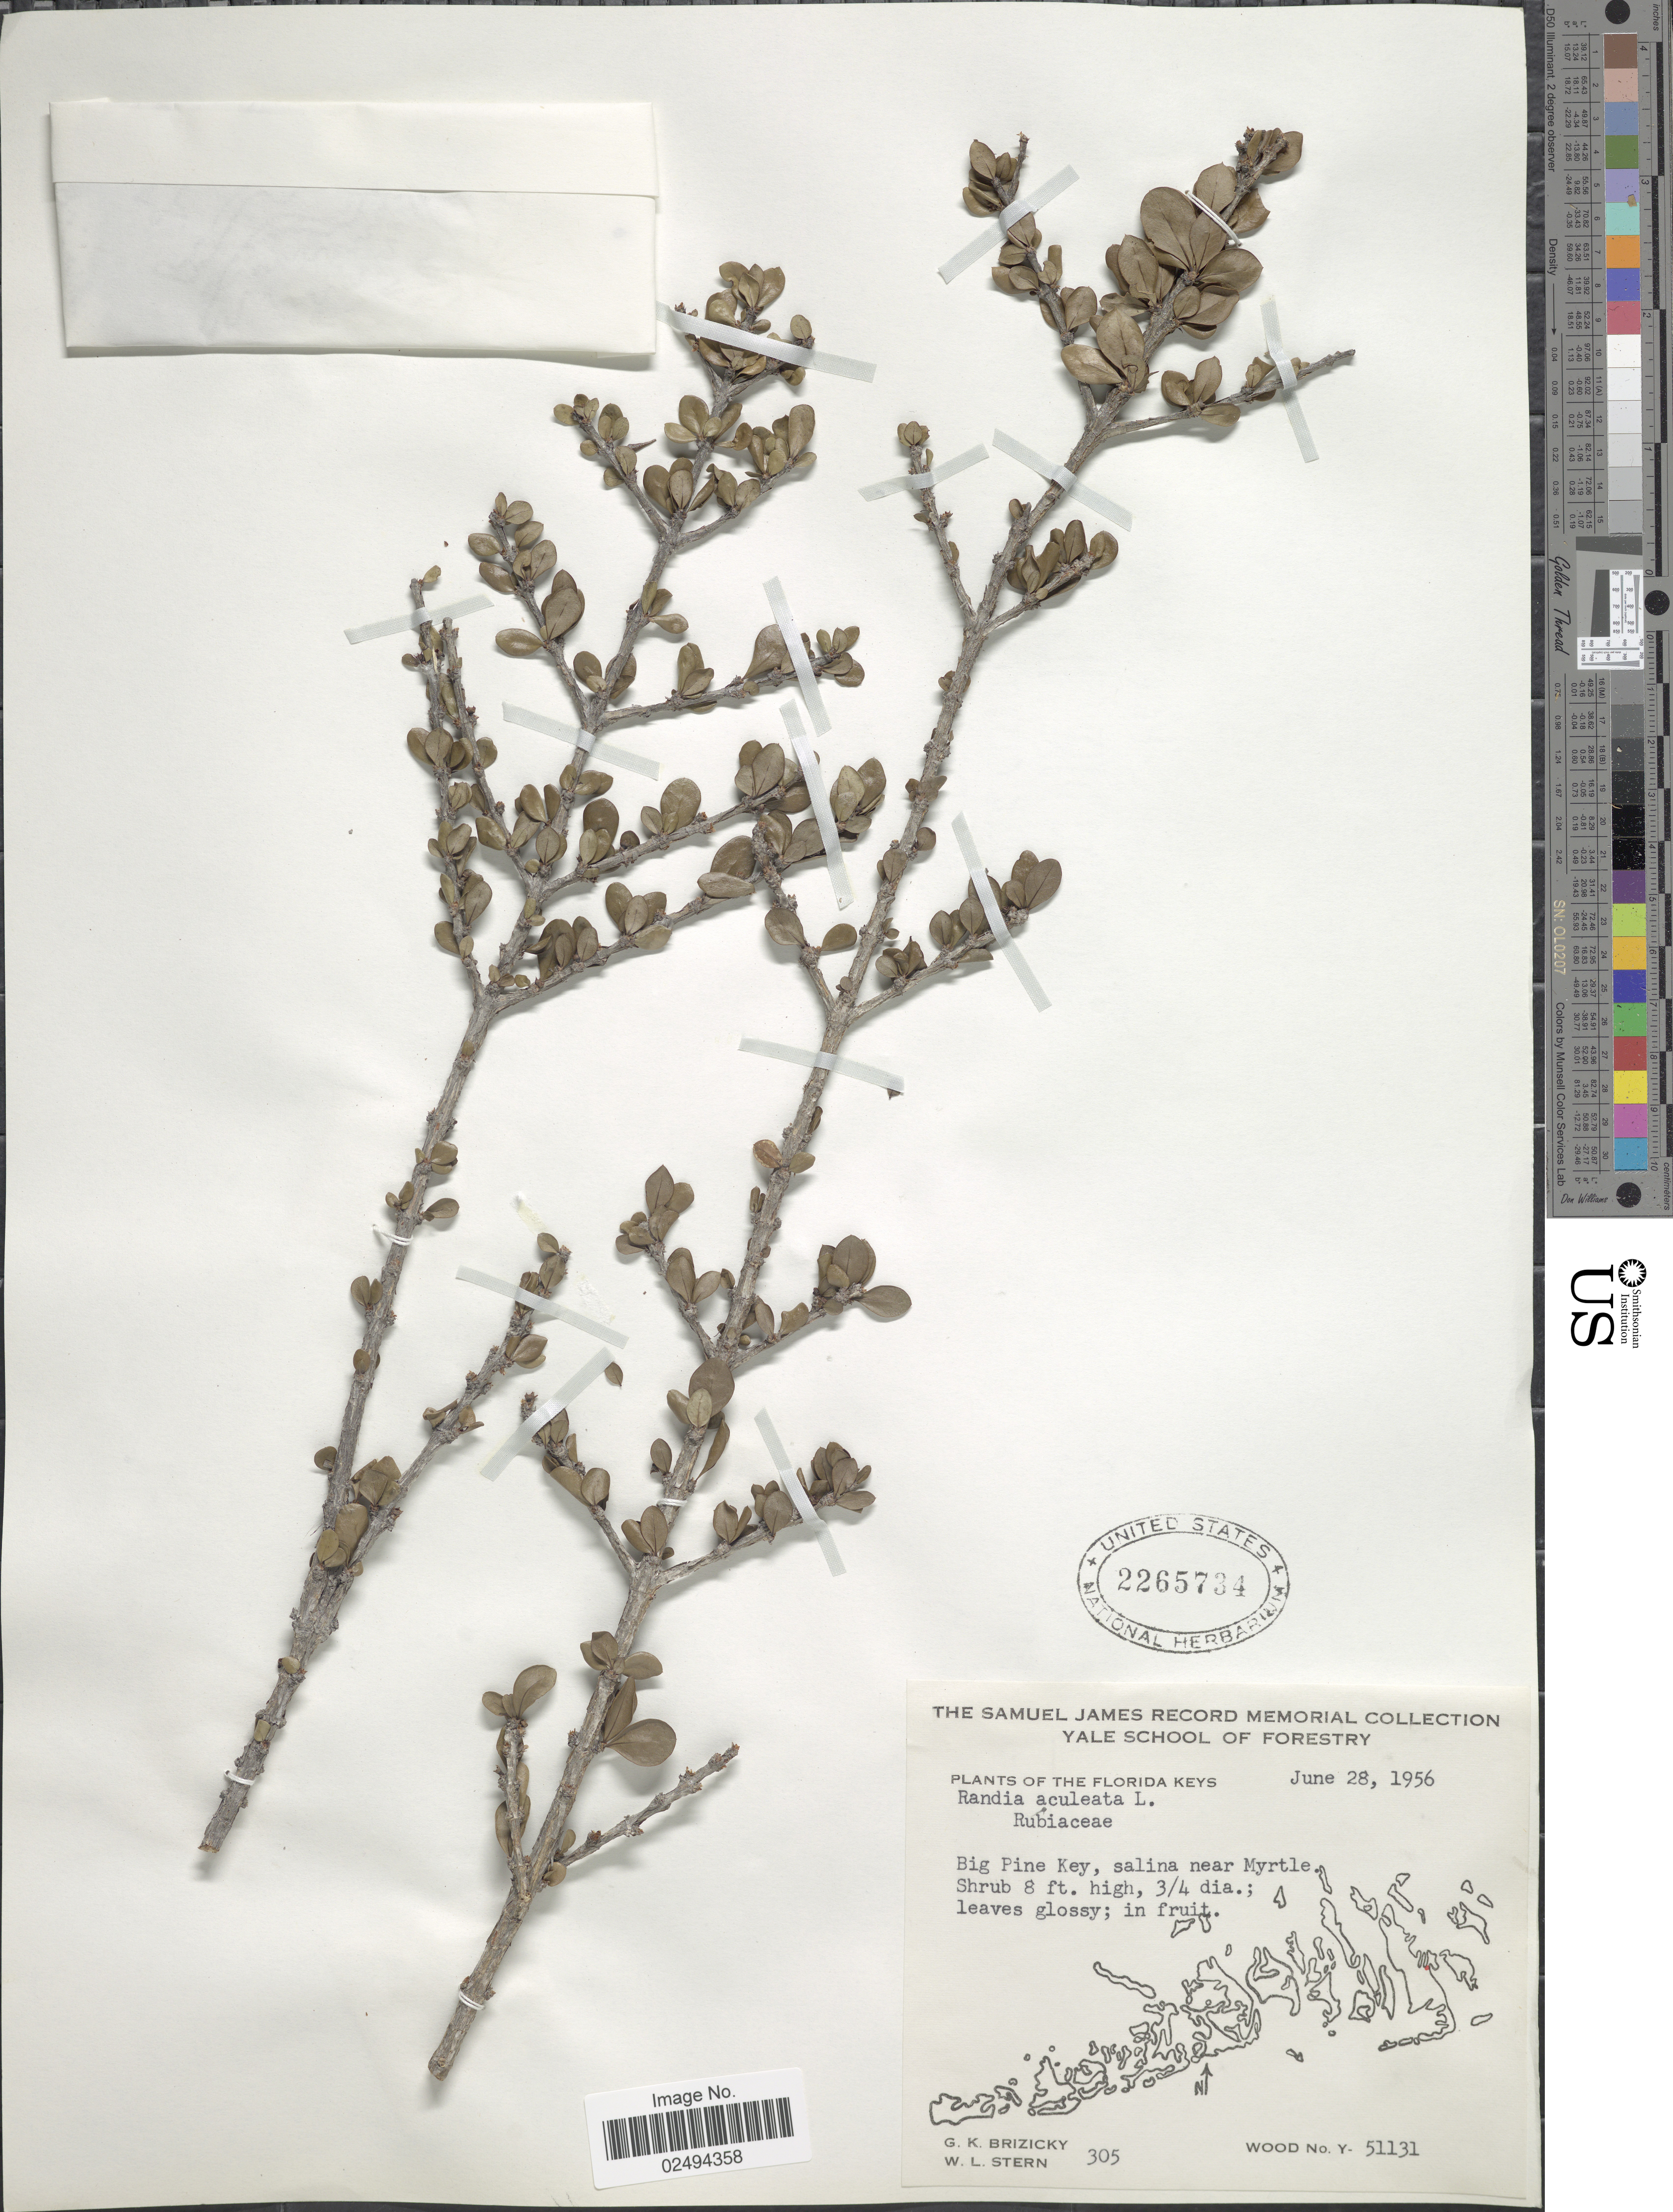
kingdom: Plantae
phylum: Tracheophyta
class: Magnoliopsida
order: Gentianales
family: Rubiaceae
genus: Randia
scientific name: Randia aculeata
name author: L.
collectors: G. K. Brizicky & W. L. Stern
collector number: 305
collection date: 1956-06-28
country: United States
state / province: Florida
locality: The Florida Keys, Big Pine Key, salina near Myrtle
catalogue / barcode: US 2265734